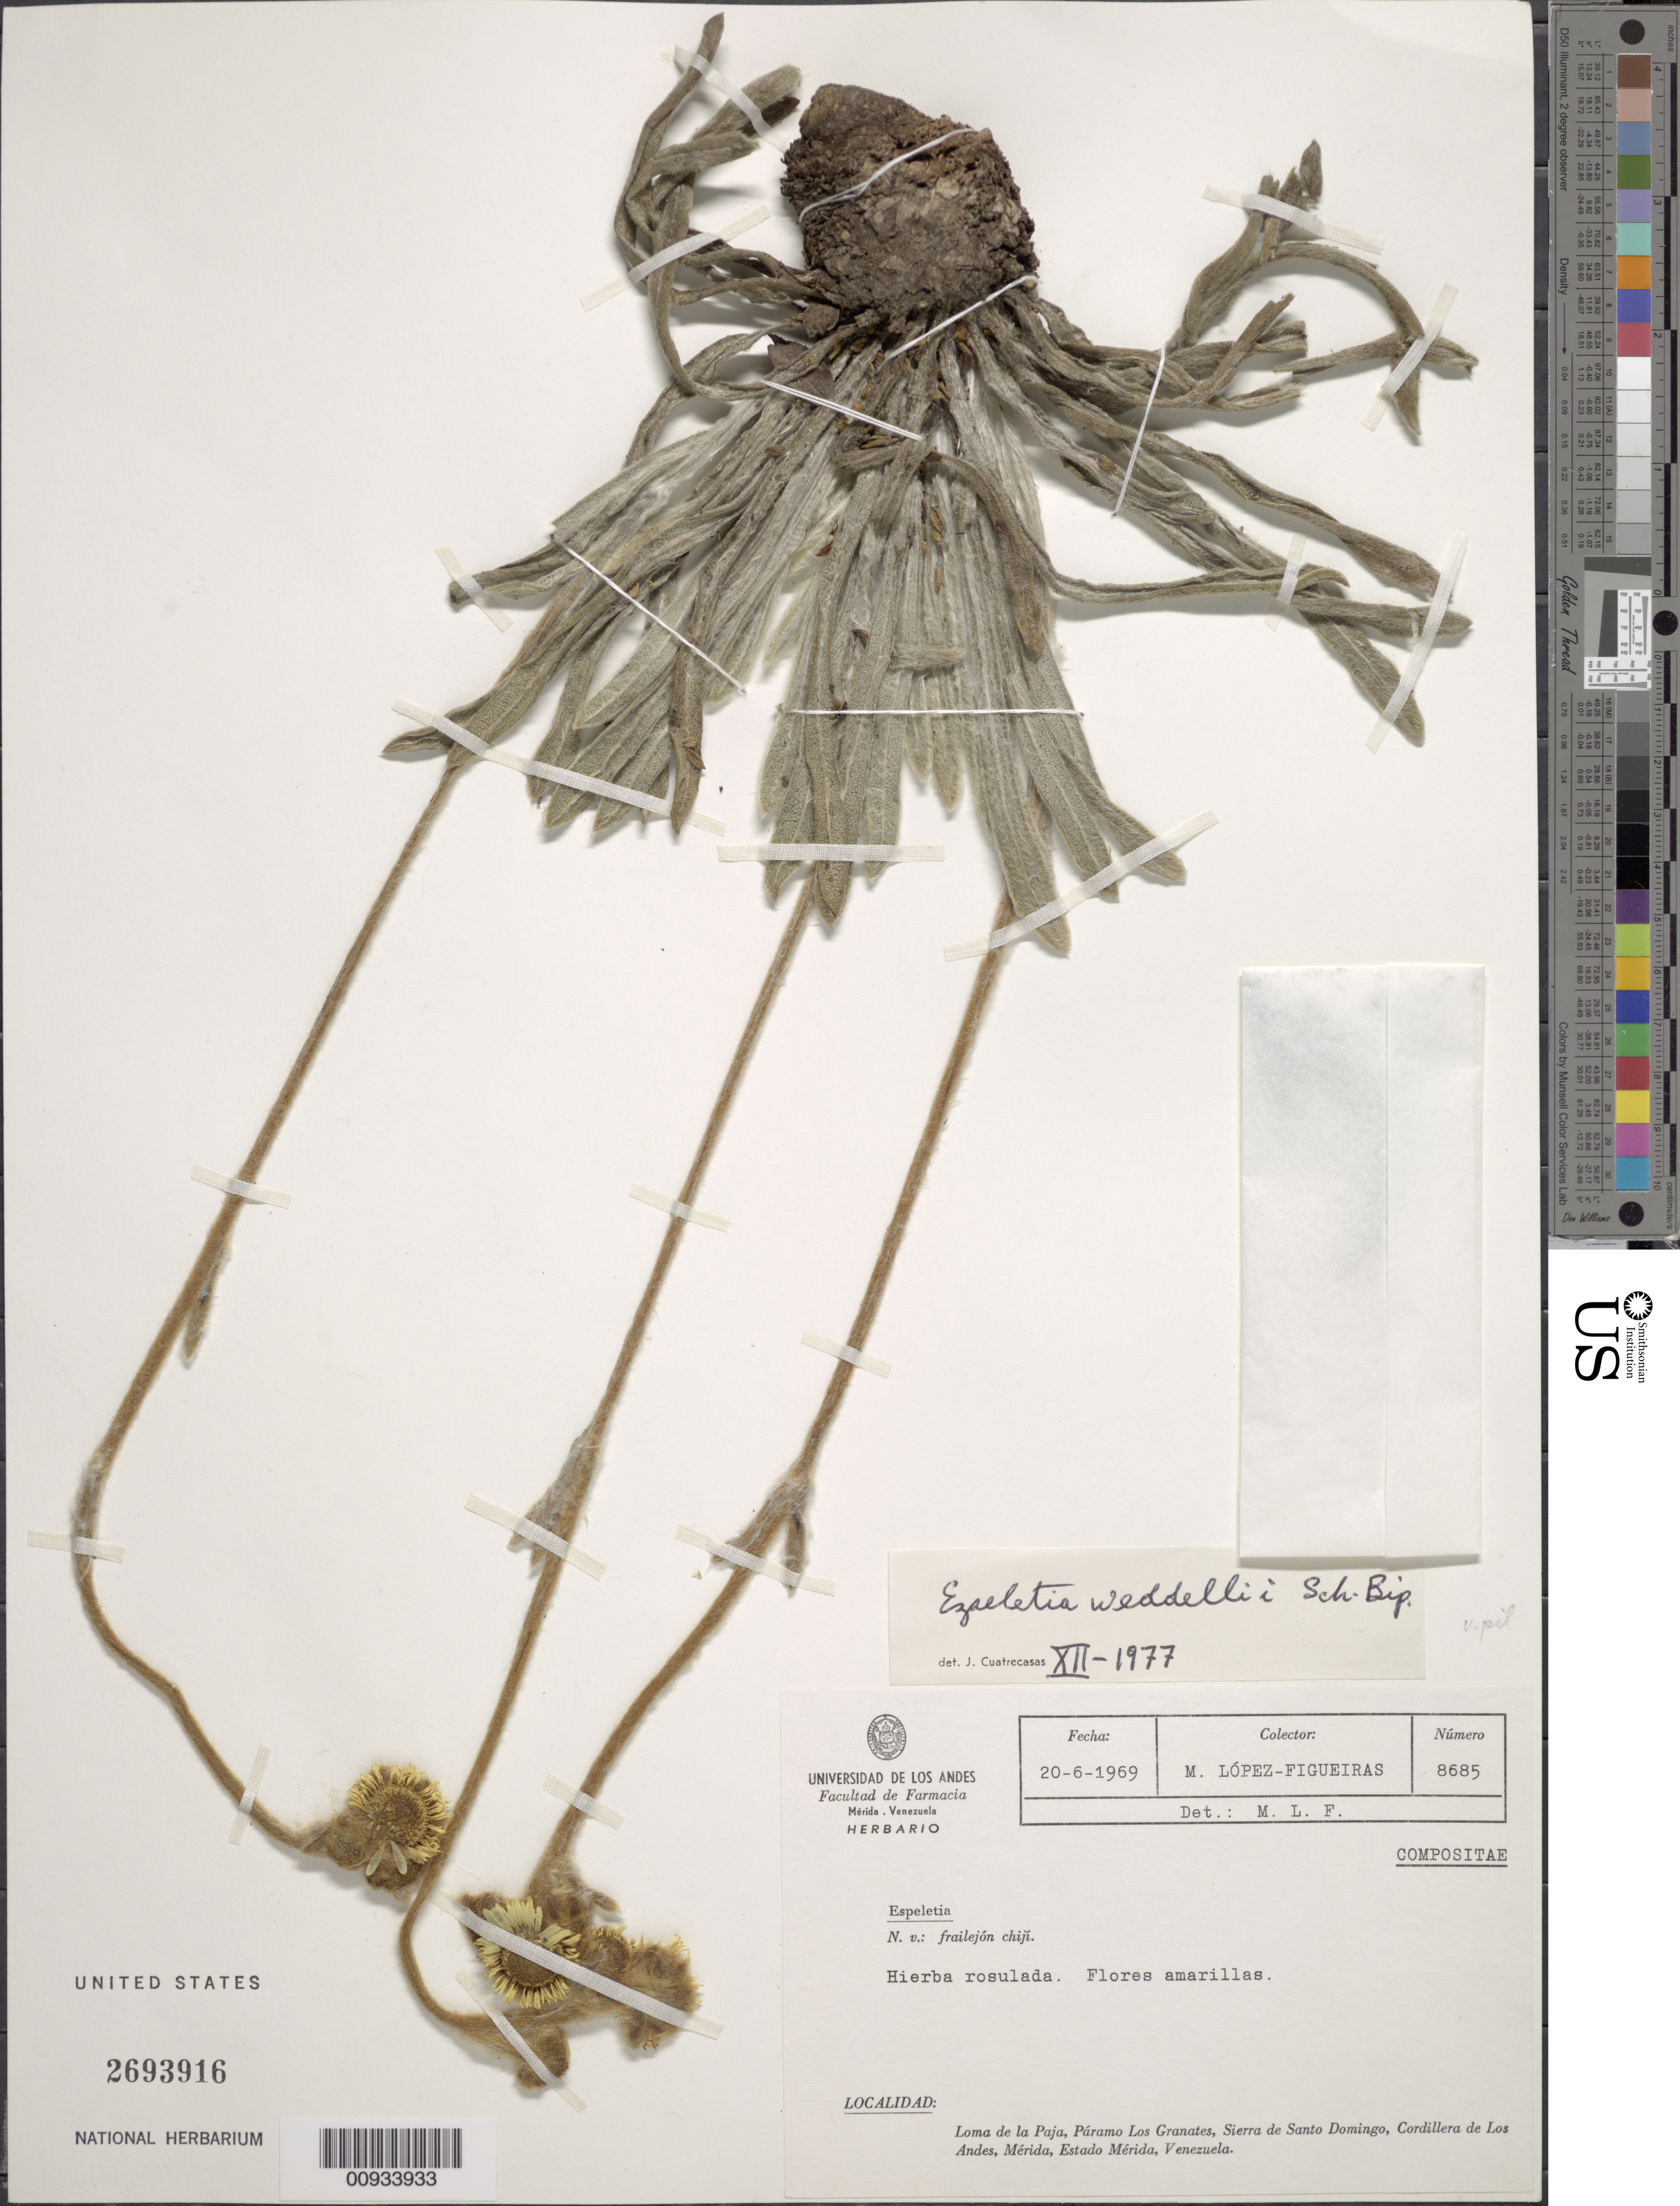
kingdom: Plantae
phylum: Tracheophyta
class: Magnoliopsida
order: Asterales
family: Asteraceae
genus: Espeletia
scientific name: Espeletia weddellii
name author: Sch. Bip. ex Wedd.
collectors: M. López Figueiras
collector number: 8685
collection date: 1969-06-20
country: Venezuela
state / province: Mérida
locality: Loma de la Paja, Paramo Los Granates, Sierra de Santo Domingo, Cordillera de Los Andes, Merida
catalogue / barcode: US 2693916